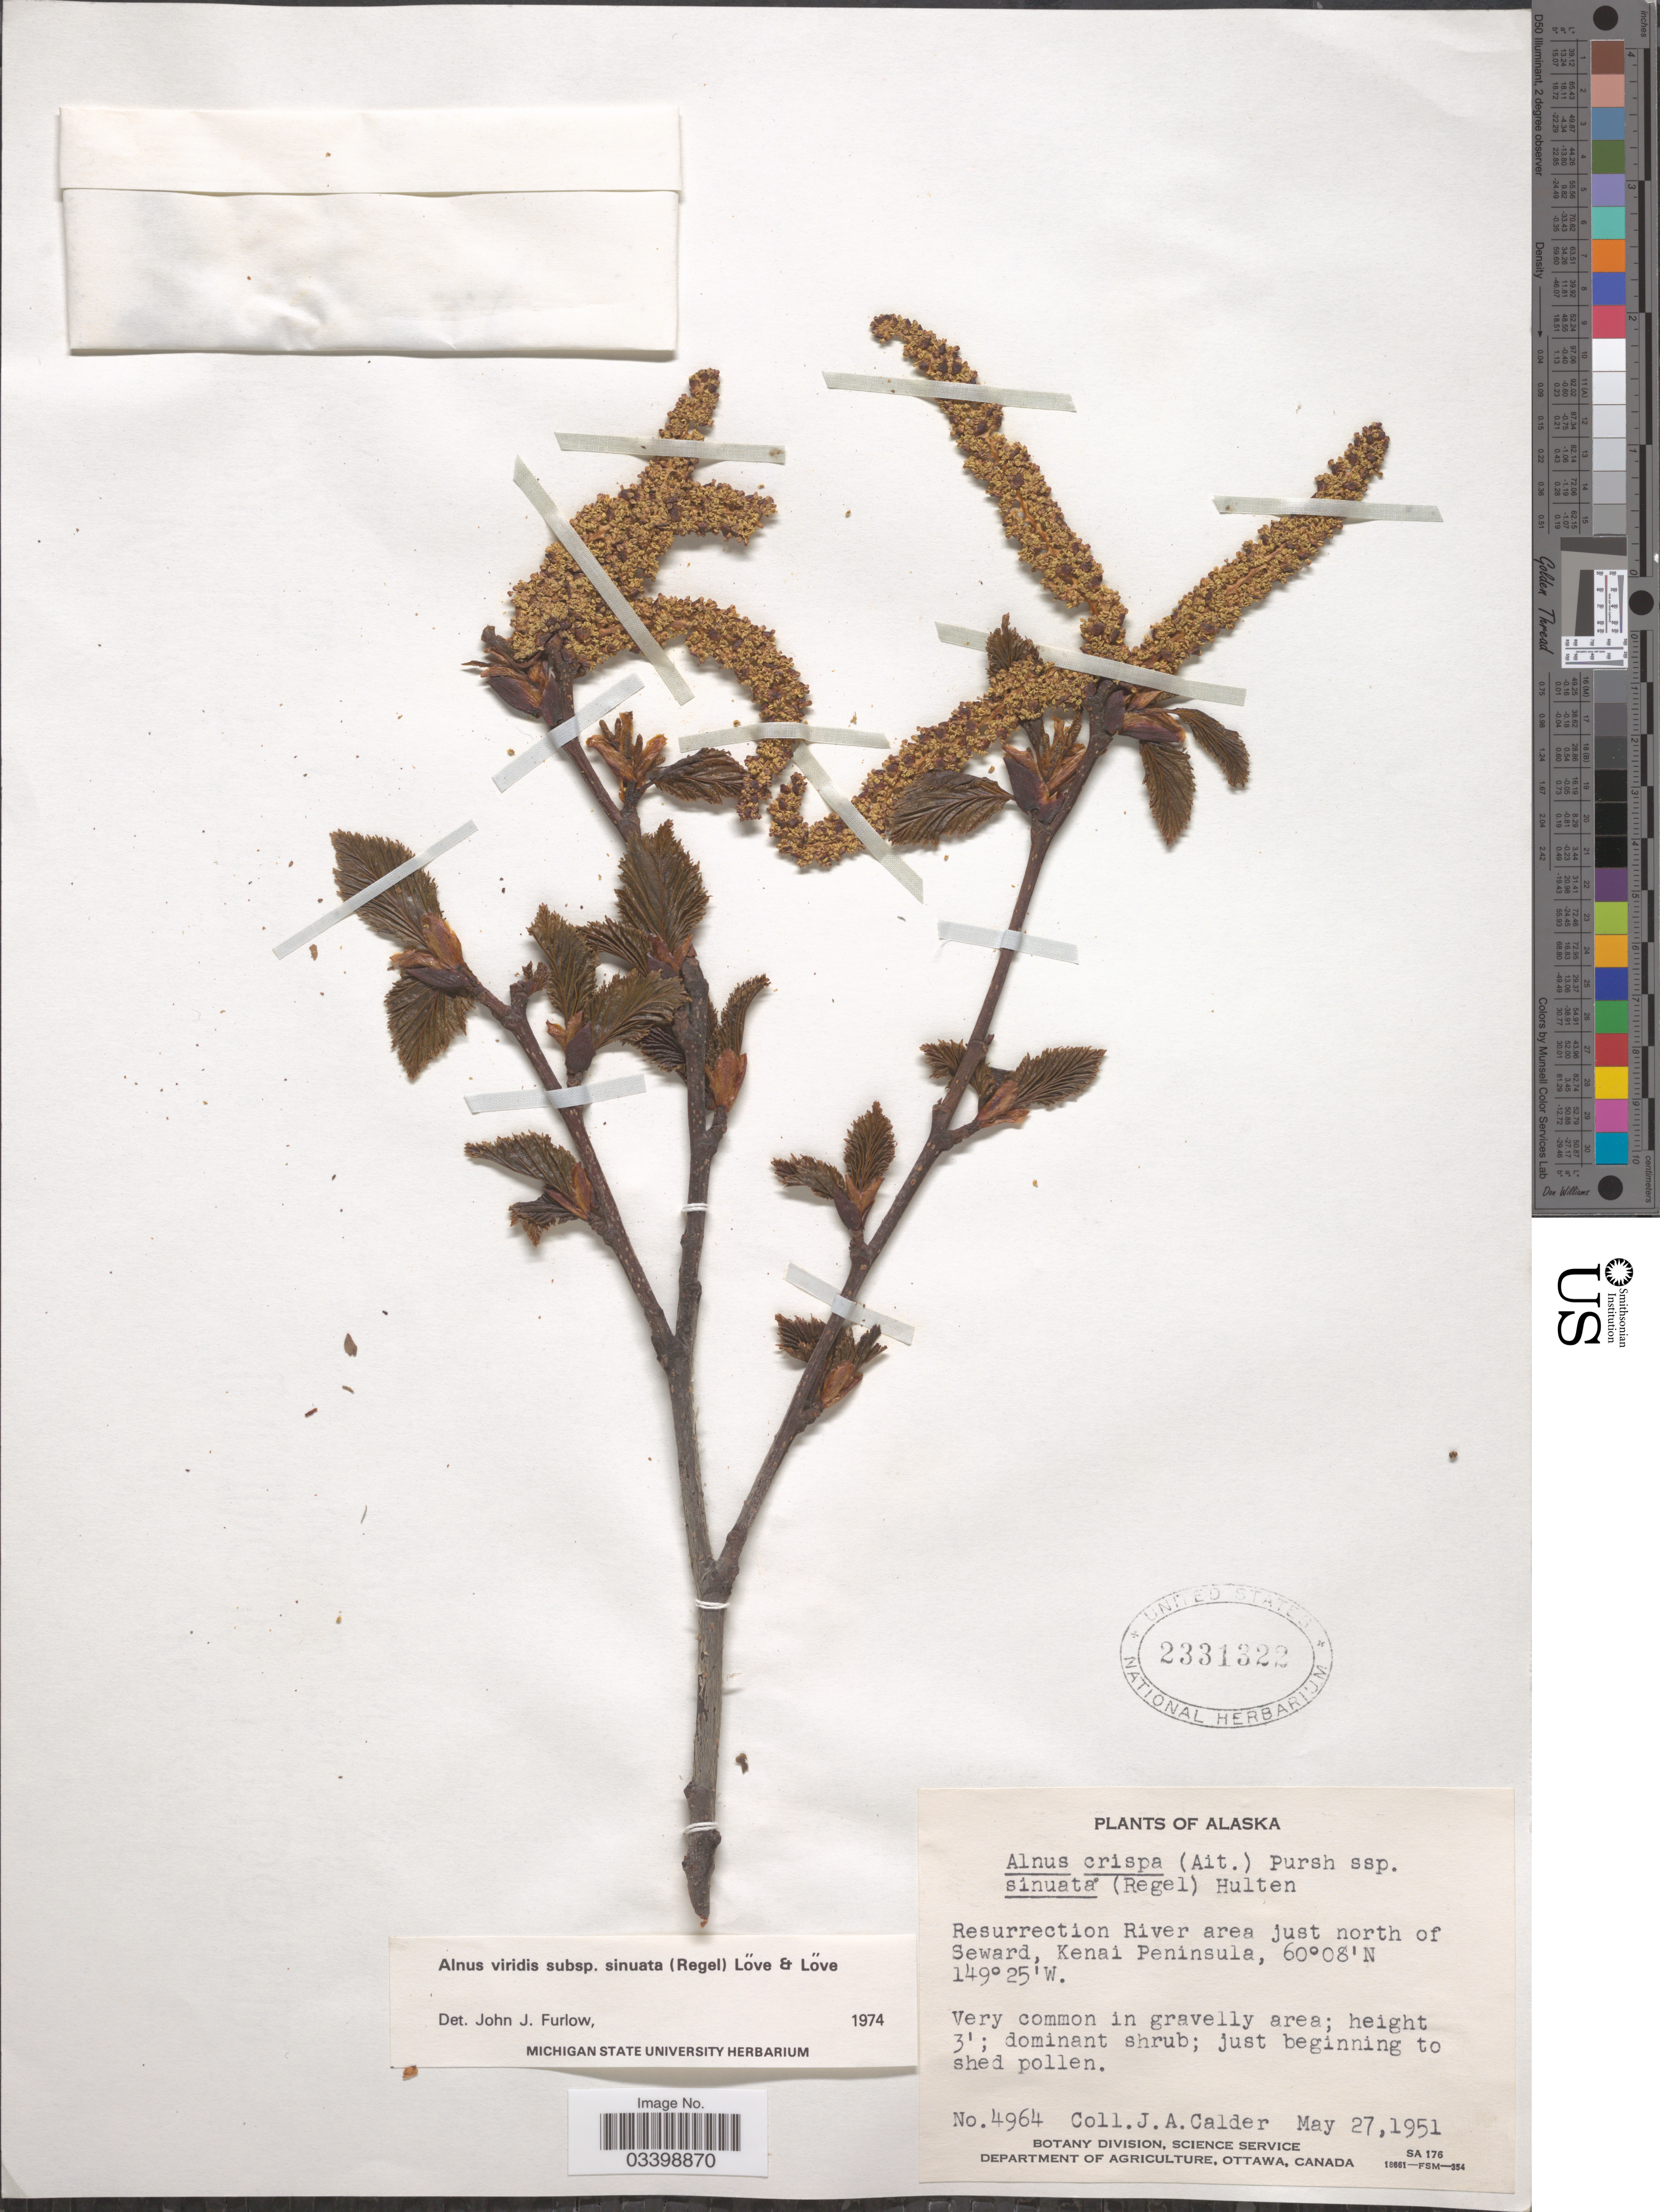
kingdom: Plantae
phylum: Tracheophyta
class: Magnoliopsida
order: Fagales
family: Betulaceae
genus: Alnus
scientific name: Alnus viridis subsp. sinuata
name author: Regel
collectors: J. A. Calder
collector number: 4964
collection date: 1951-05-27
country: United States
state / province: Alaska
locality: Resurrection River area just north of Seward, Kenai Peninsula.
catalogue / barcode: US 2331322